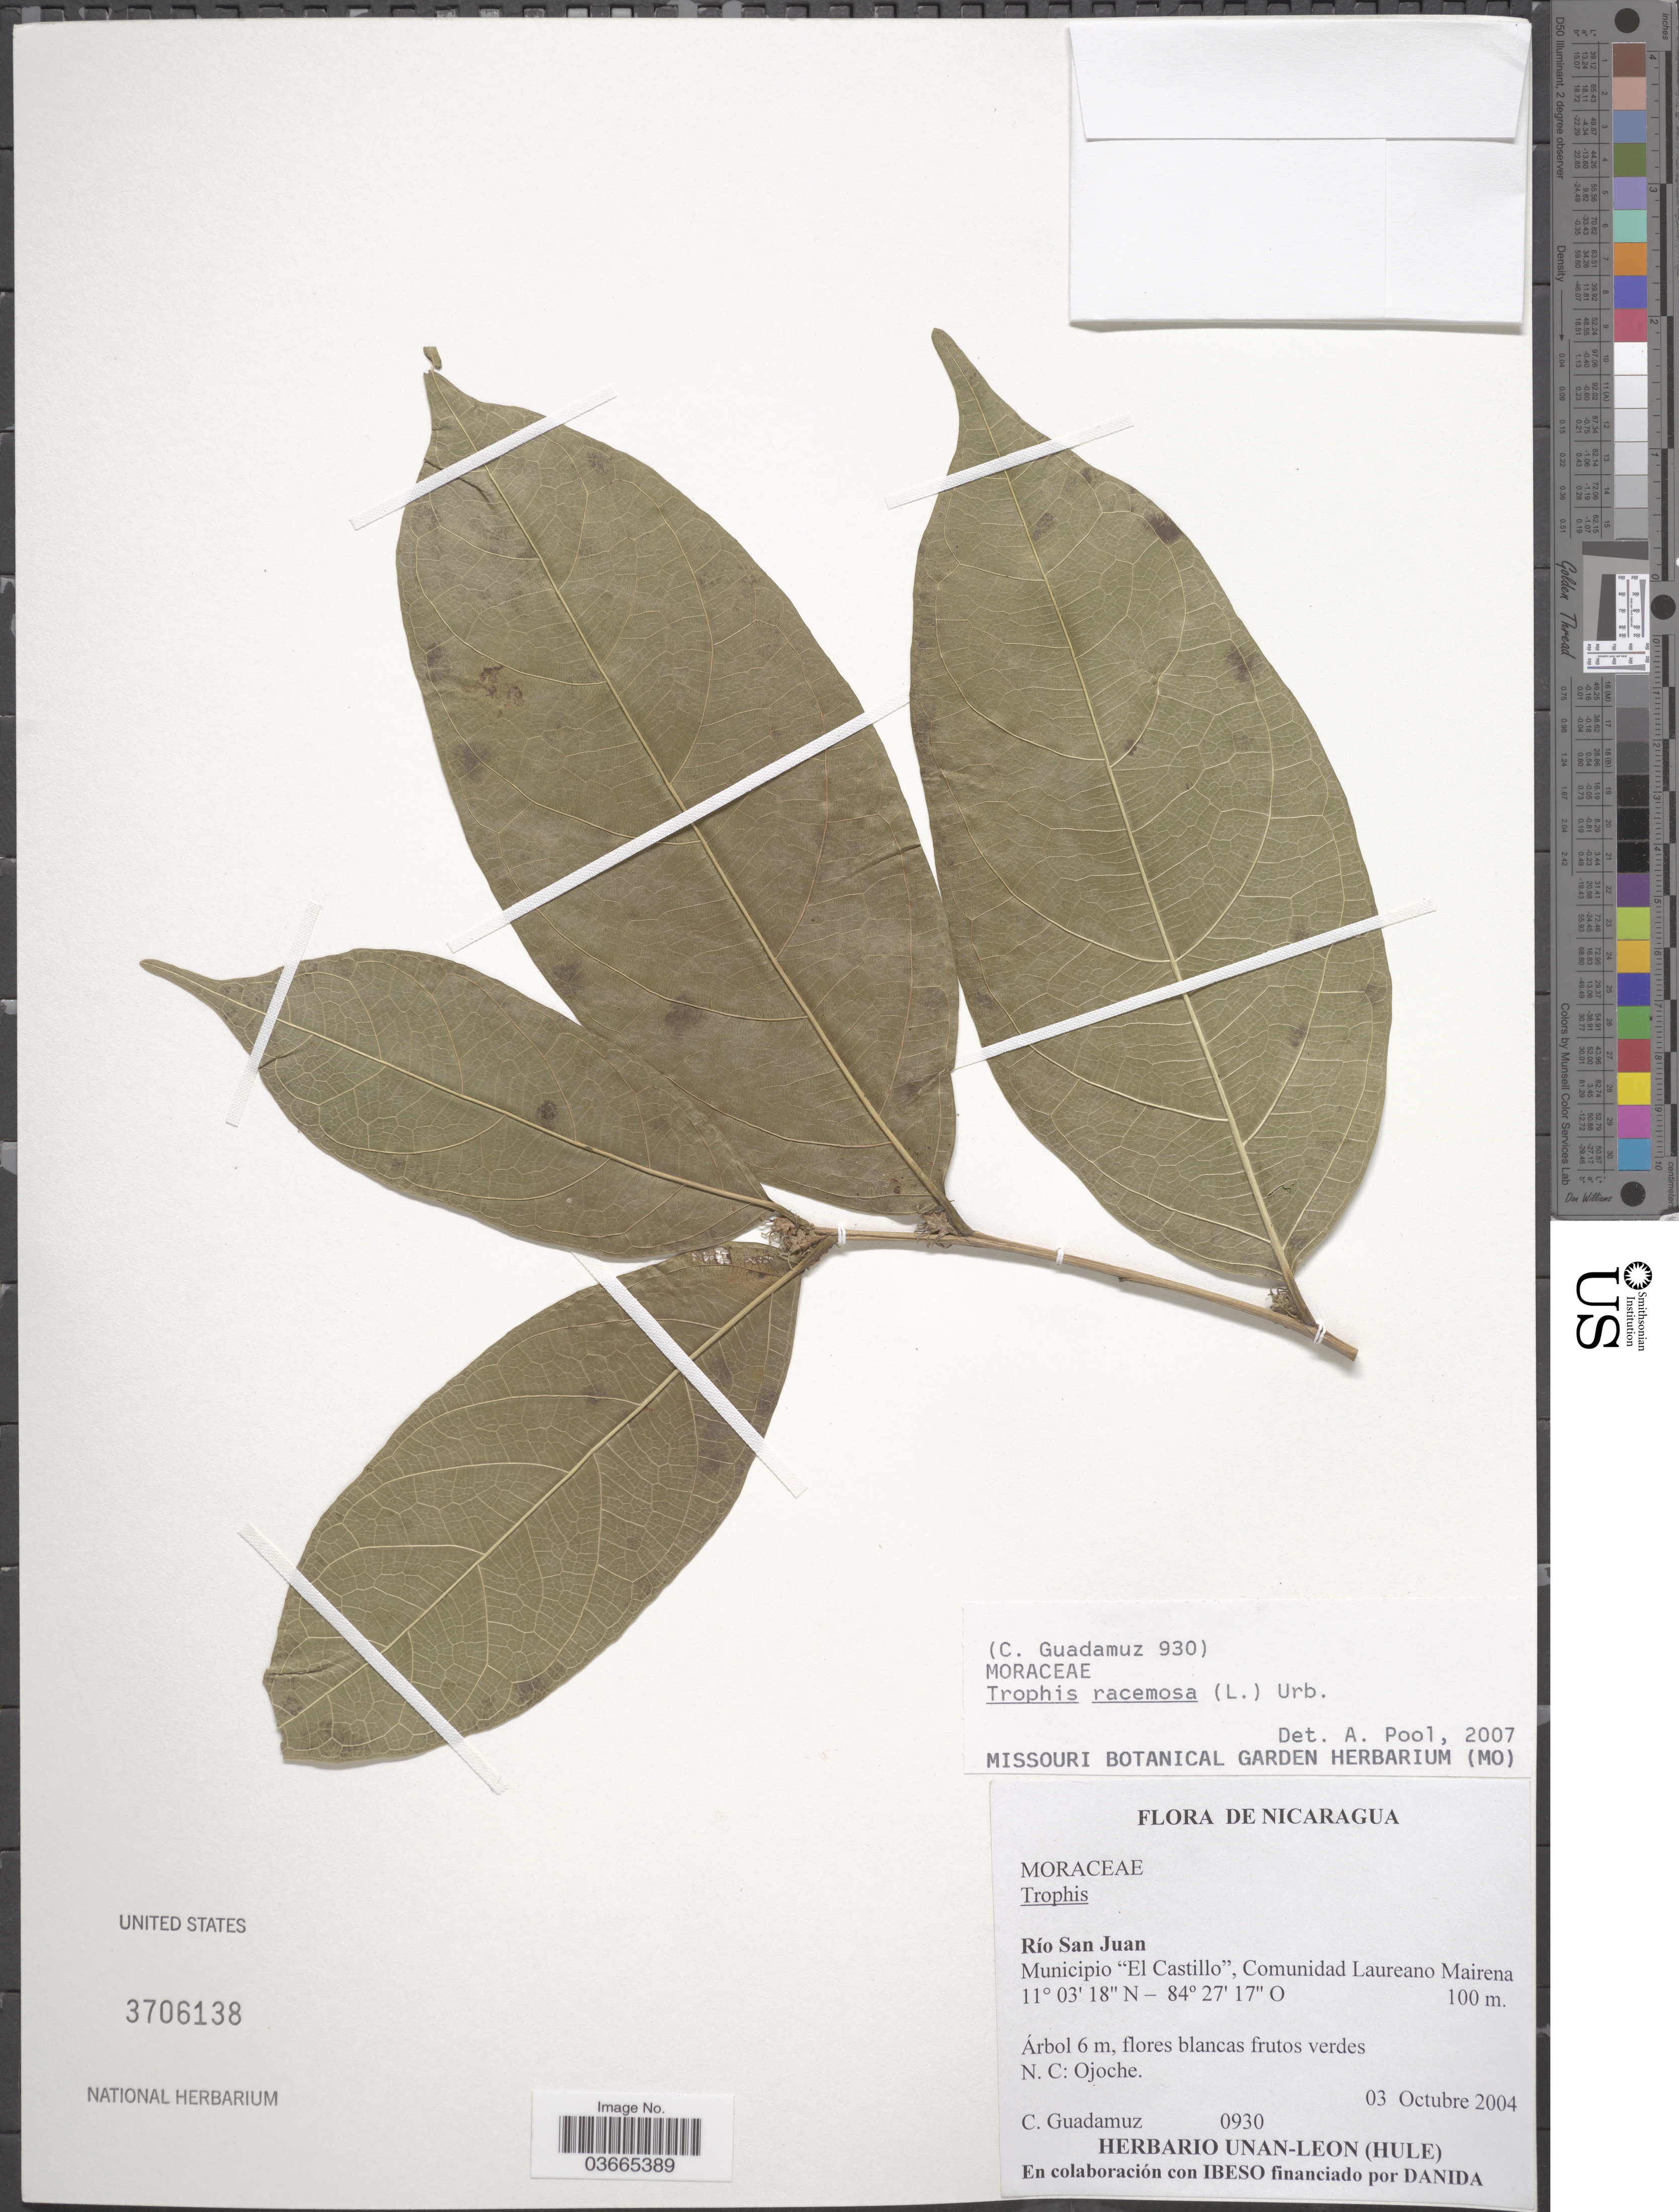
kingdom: Plantae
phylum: Tracheophyta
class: Magnoliopsida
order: Rosales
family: Moraceae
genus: Trophis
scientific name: Trophis racemosa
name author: (L.) Urb.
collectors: C. Guadamuz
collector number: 0930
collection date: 2004-10-03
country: Nicaragua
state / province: Rio San Juan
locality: Municipio "El Castillo", Comunidad Laureano Mairena.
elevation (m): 100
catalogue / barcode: US 3706138